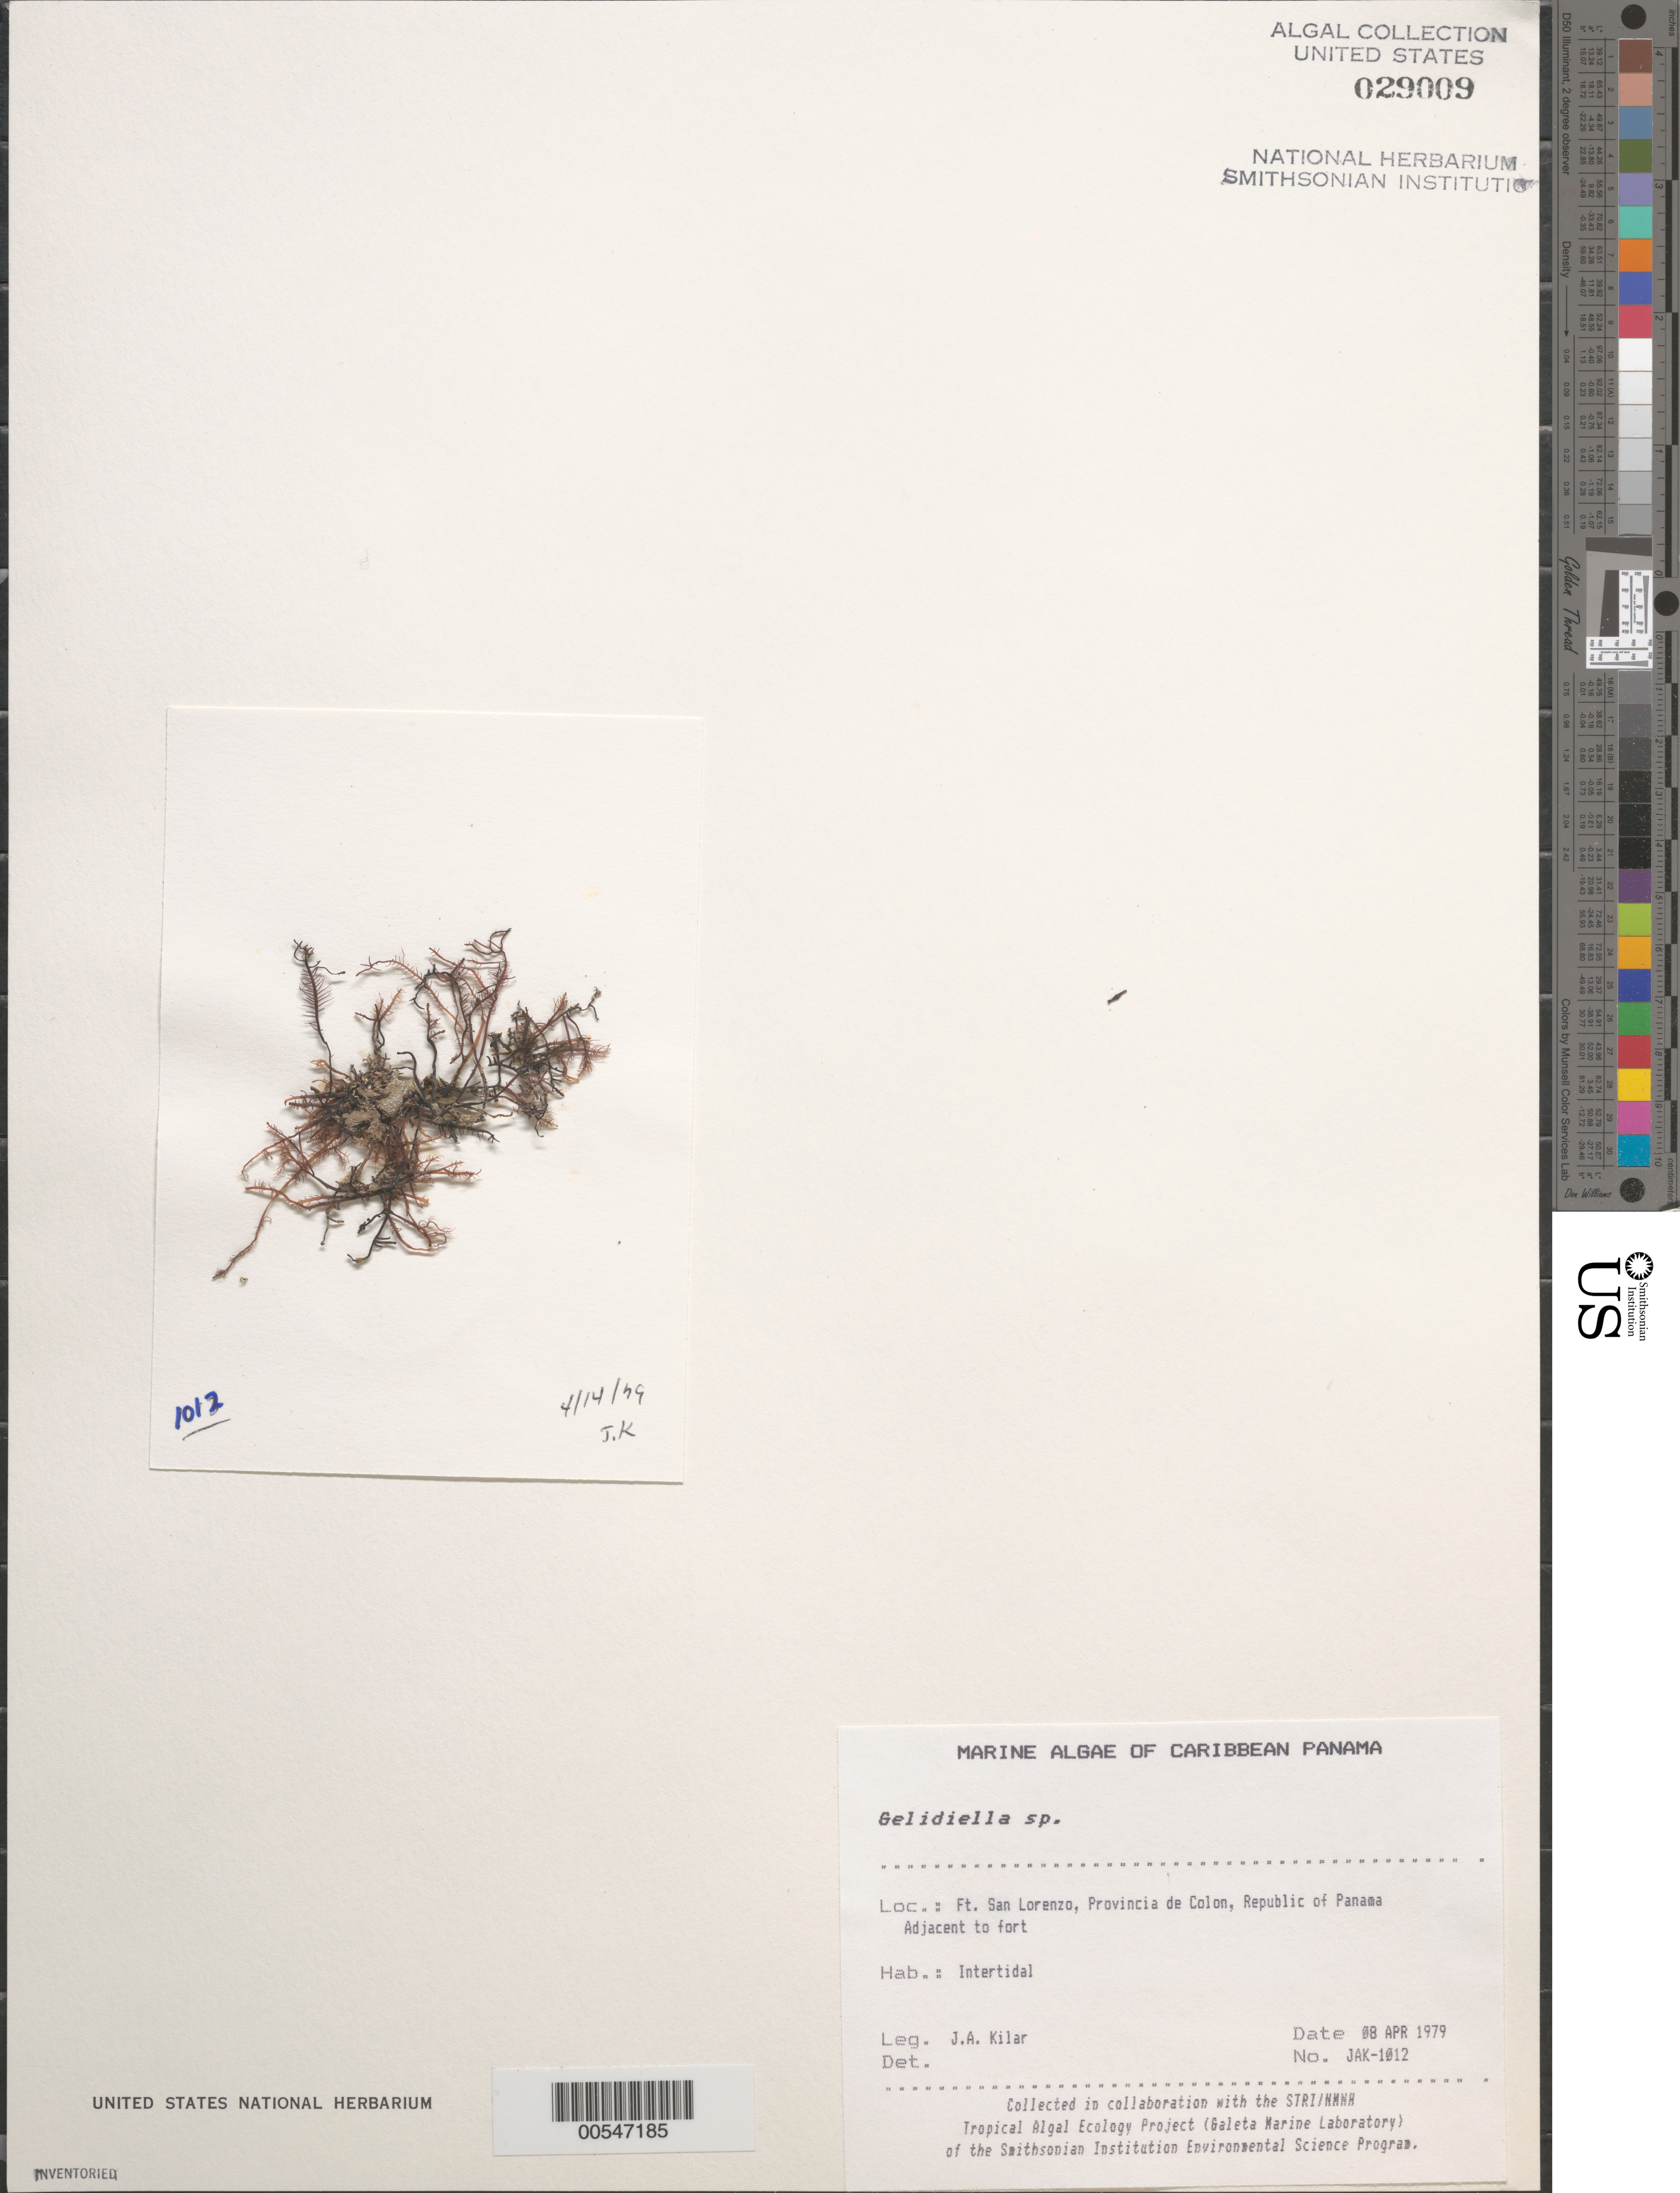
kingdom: Plantae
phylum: Rhodophyta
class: Florideophyceae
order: Gelidiales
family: Gelidiellaceae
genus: Gelidiella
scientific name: Gelidiella sp.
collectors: J. A. Kilar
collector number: JAK-1012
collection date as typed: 08 Apr 1979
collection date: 1979-04-08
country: Panama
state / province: Colón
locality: Fort San Lorenzo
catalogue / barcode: US 29009